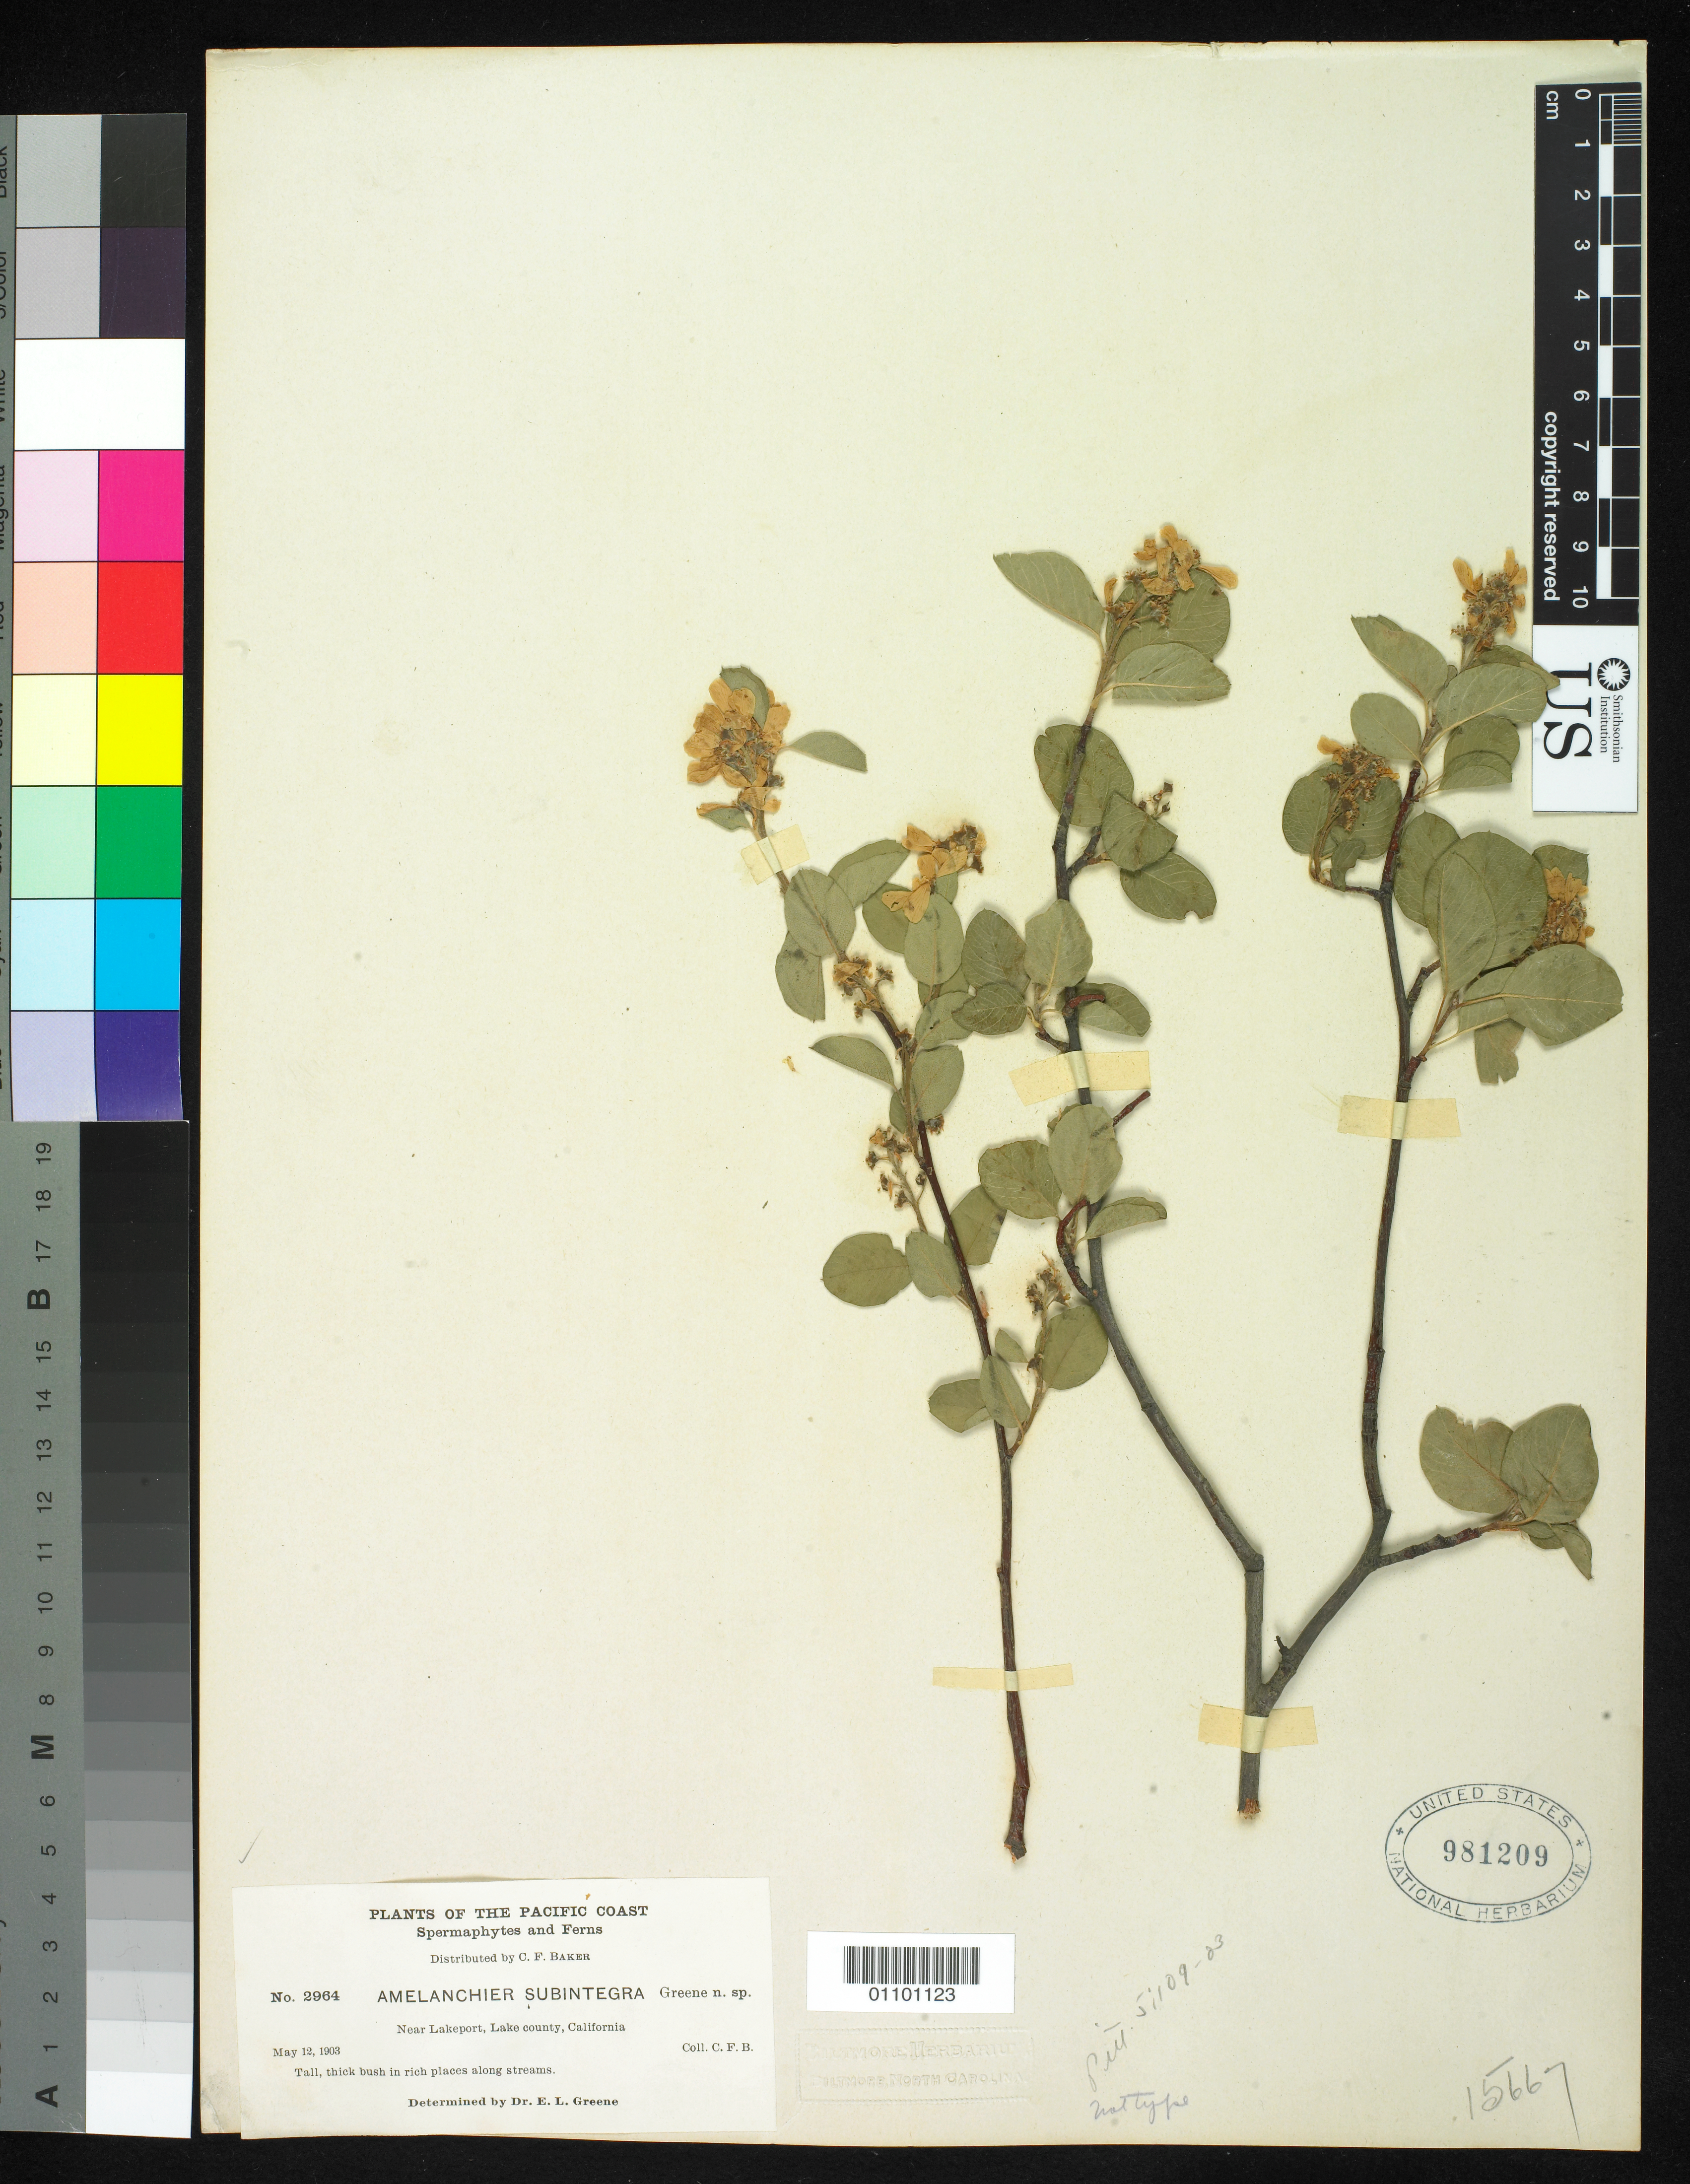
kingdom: Plantae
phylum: Tracheophyta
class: Magnoliopsida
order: Rosales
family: Rosaceae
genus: Amelanchier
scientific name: Amelanchier subintegra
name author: Greene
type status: Syntype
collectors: C. F. Baker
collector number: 2964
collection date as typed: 12 May 1903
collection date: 1903-05-12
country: United States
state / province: California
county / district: Lake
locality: Near Lakeport.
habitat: Tall thick bush in rich places along streams.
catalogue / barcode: US 981209